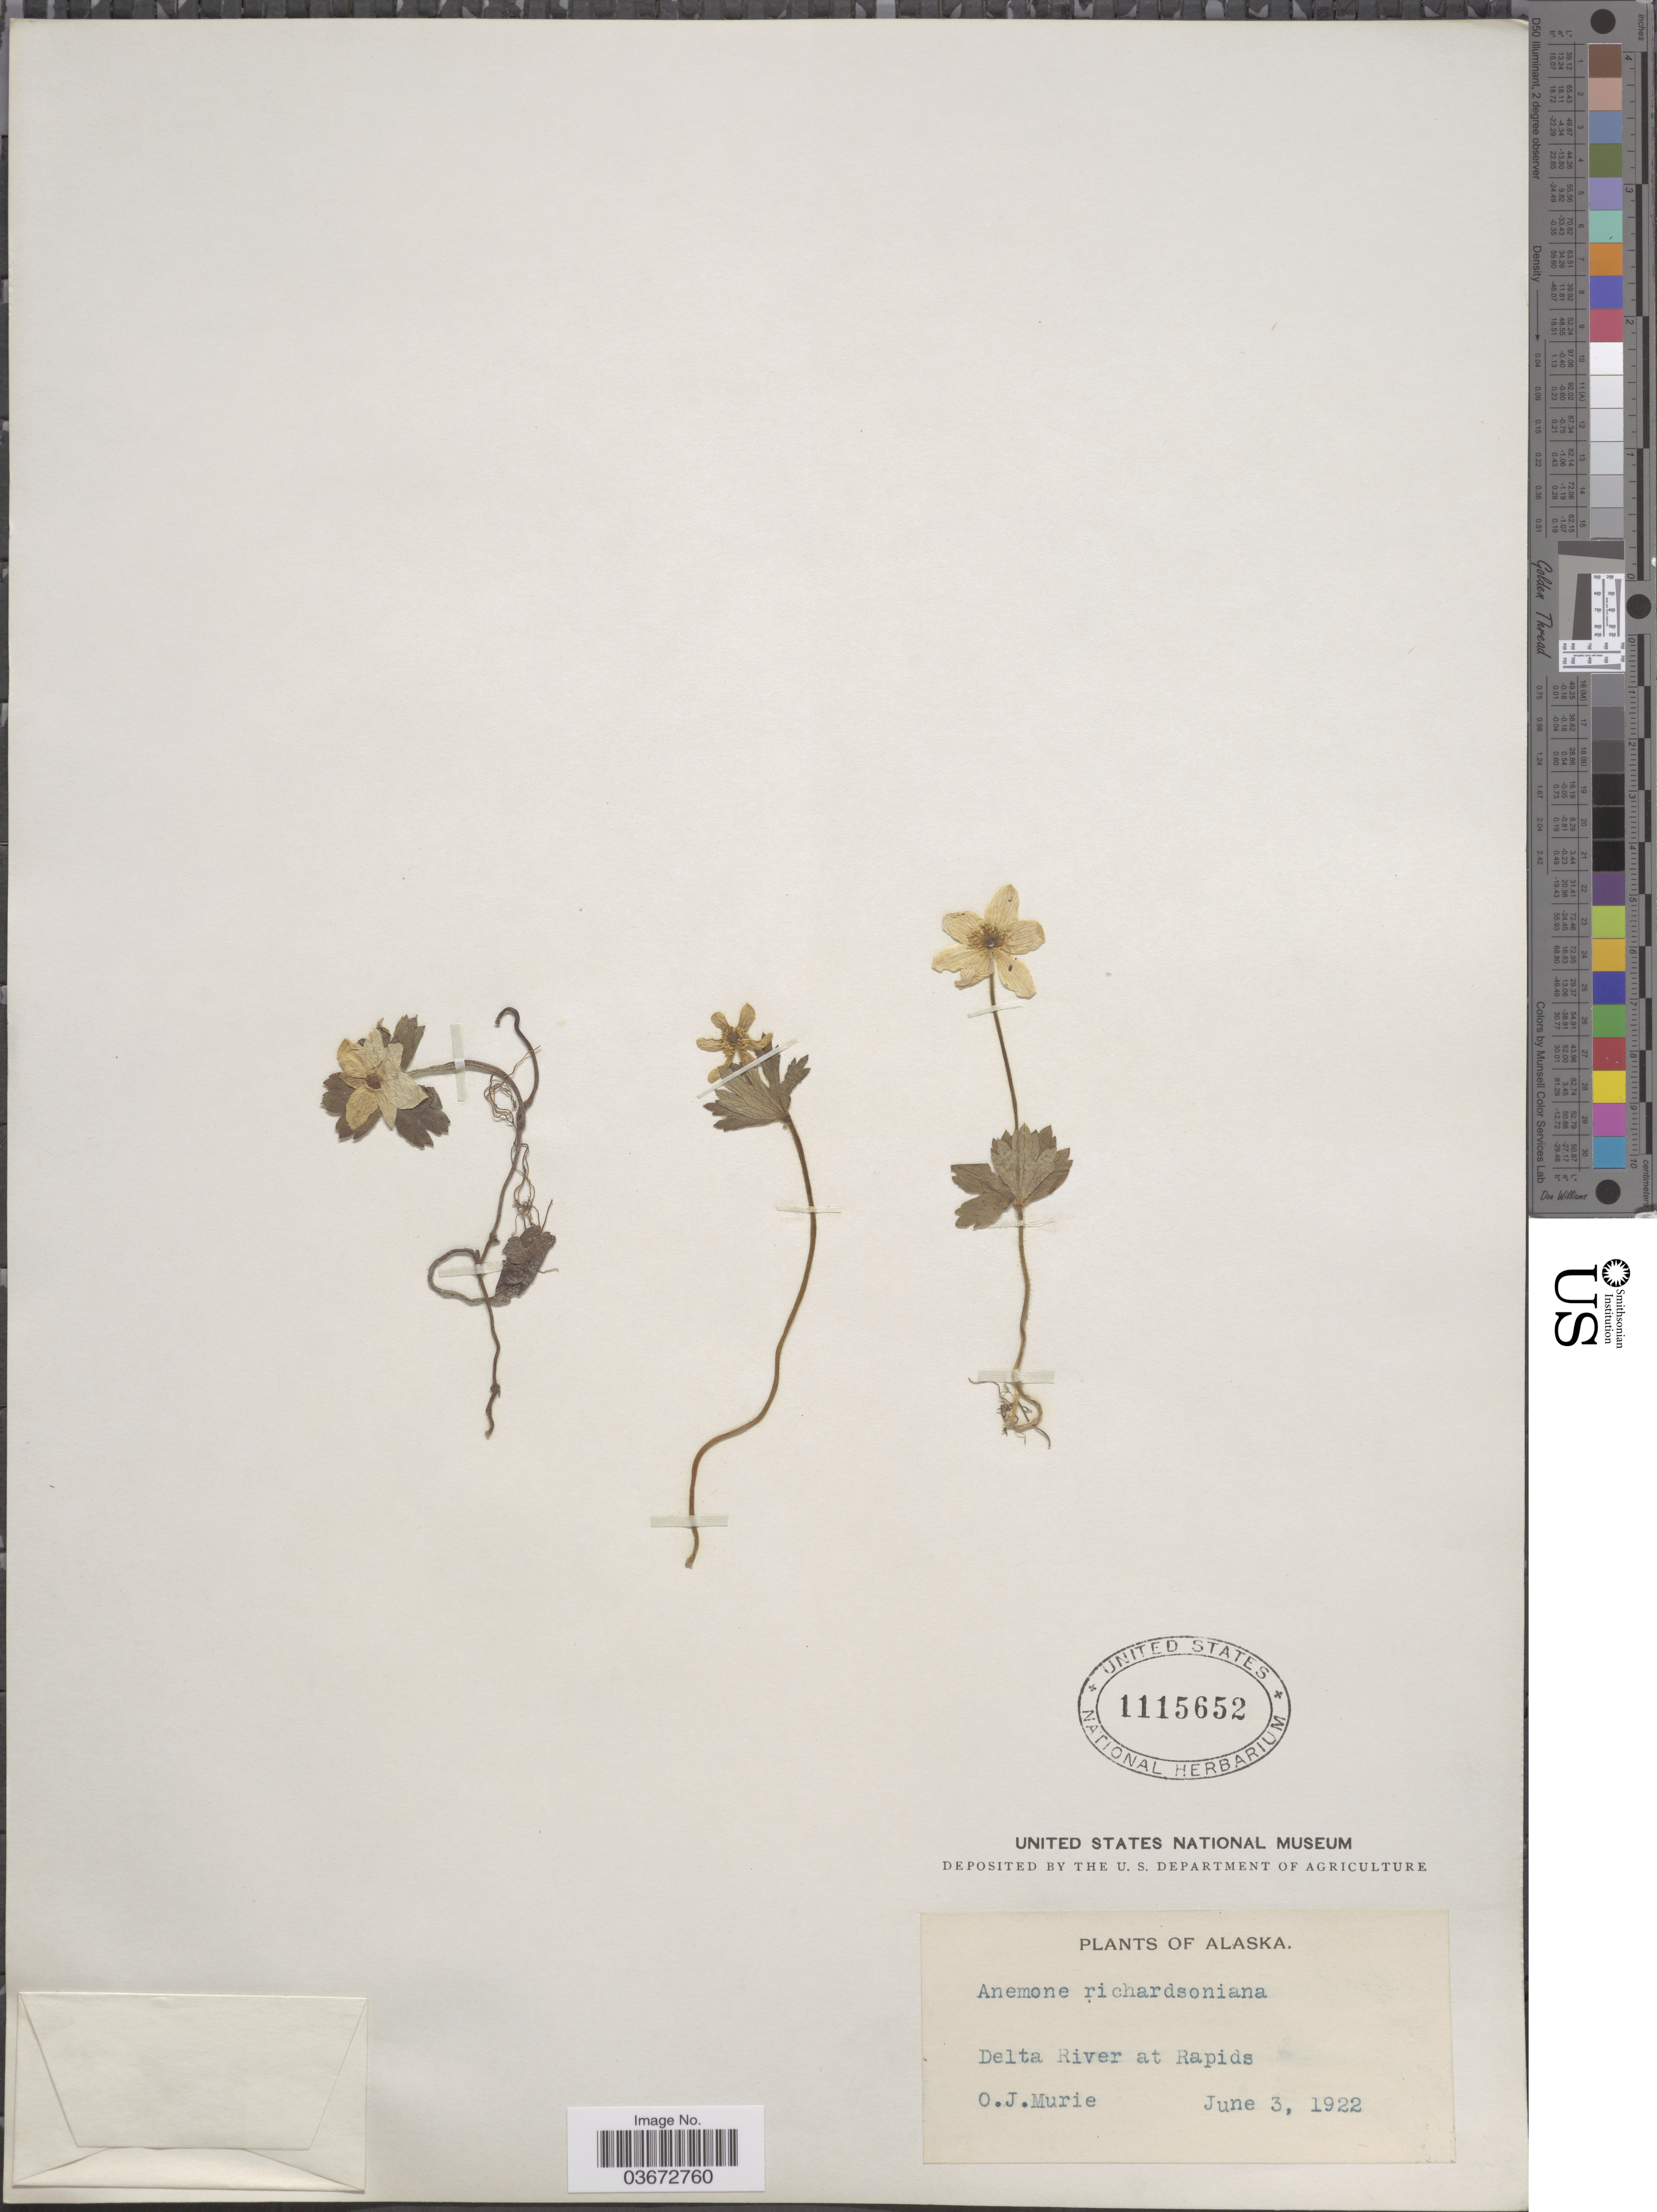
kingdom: Plantae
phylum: Tracheophyta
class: Magnoliopsida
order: Ranunculales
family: Ranunculaceae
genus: Anemone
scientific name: Anemone richardsonii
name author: Hook.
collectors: O. Murie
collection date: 1922-06-03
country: United States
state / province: Alaska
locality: Delta River at Rapids.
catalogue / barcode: US 1115652